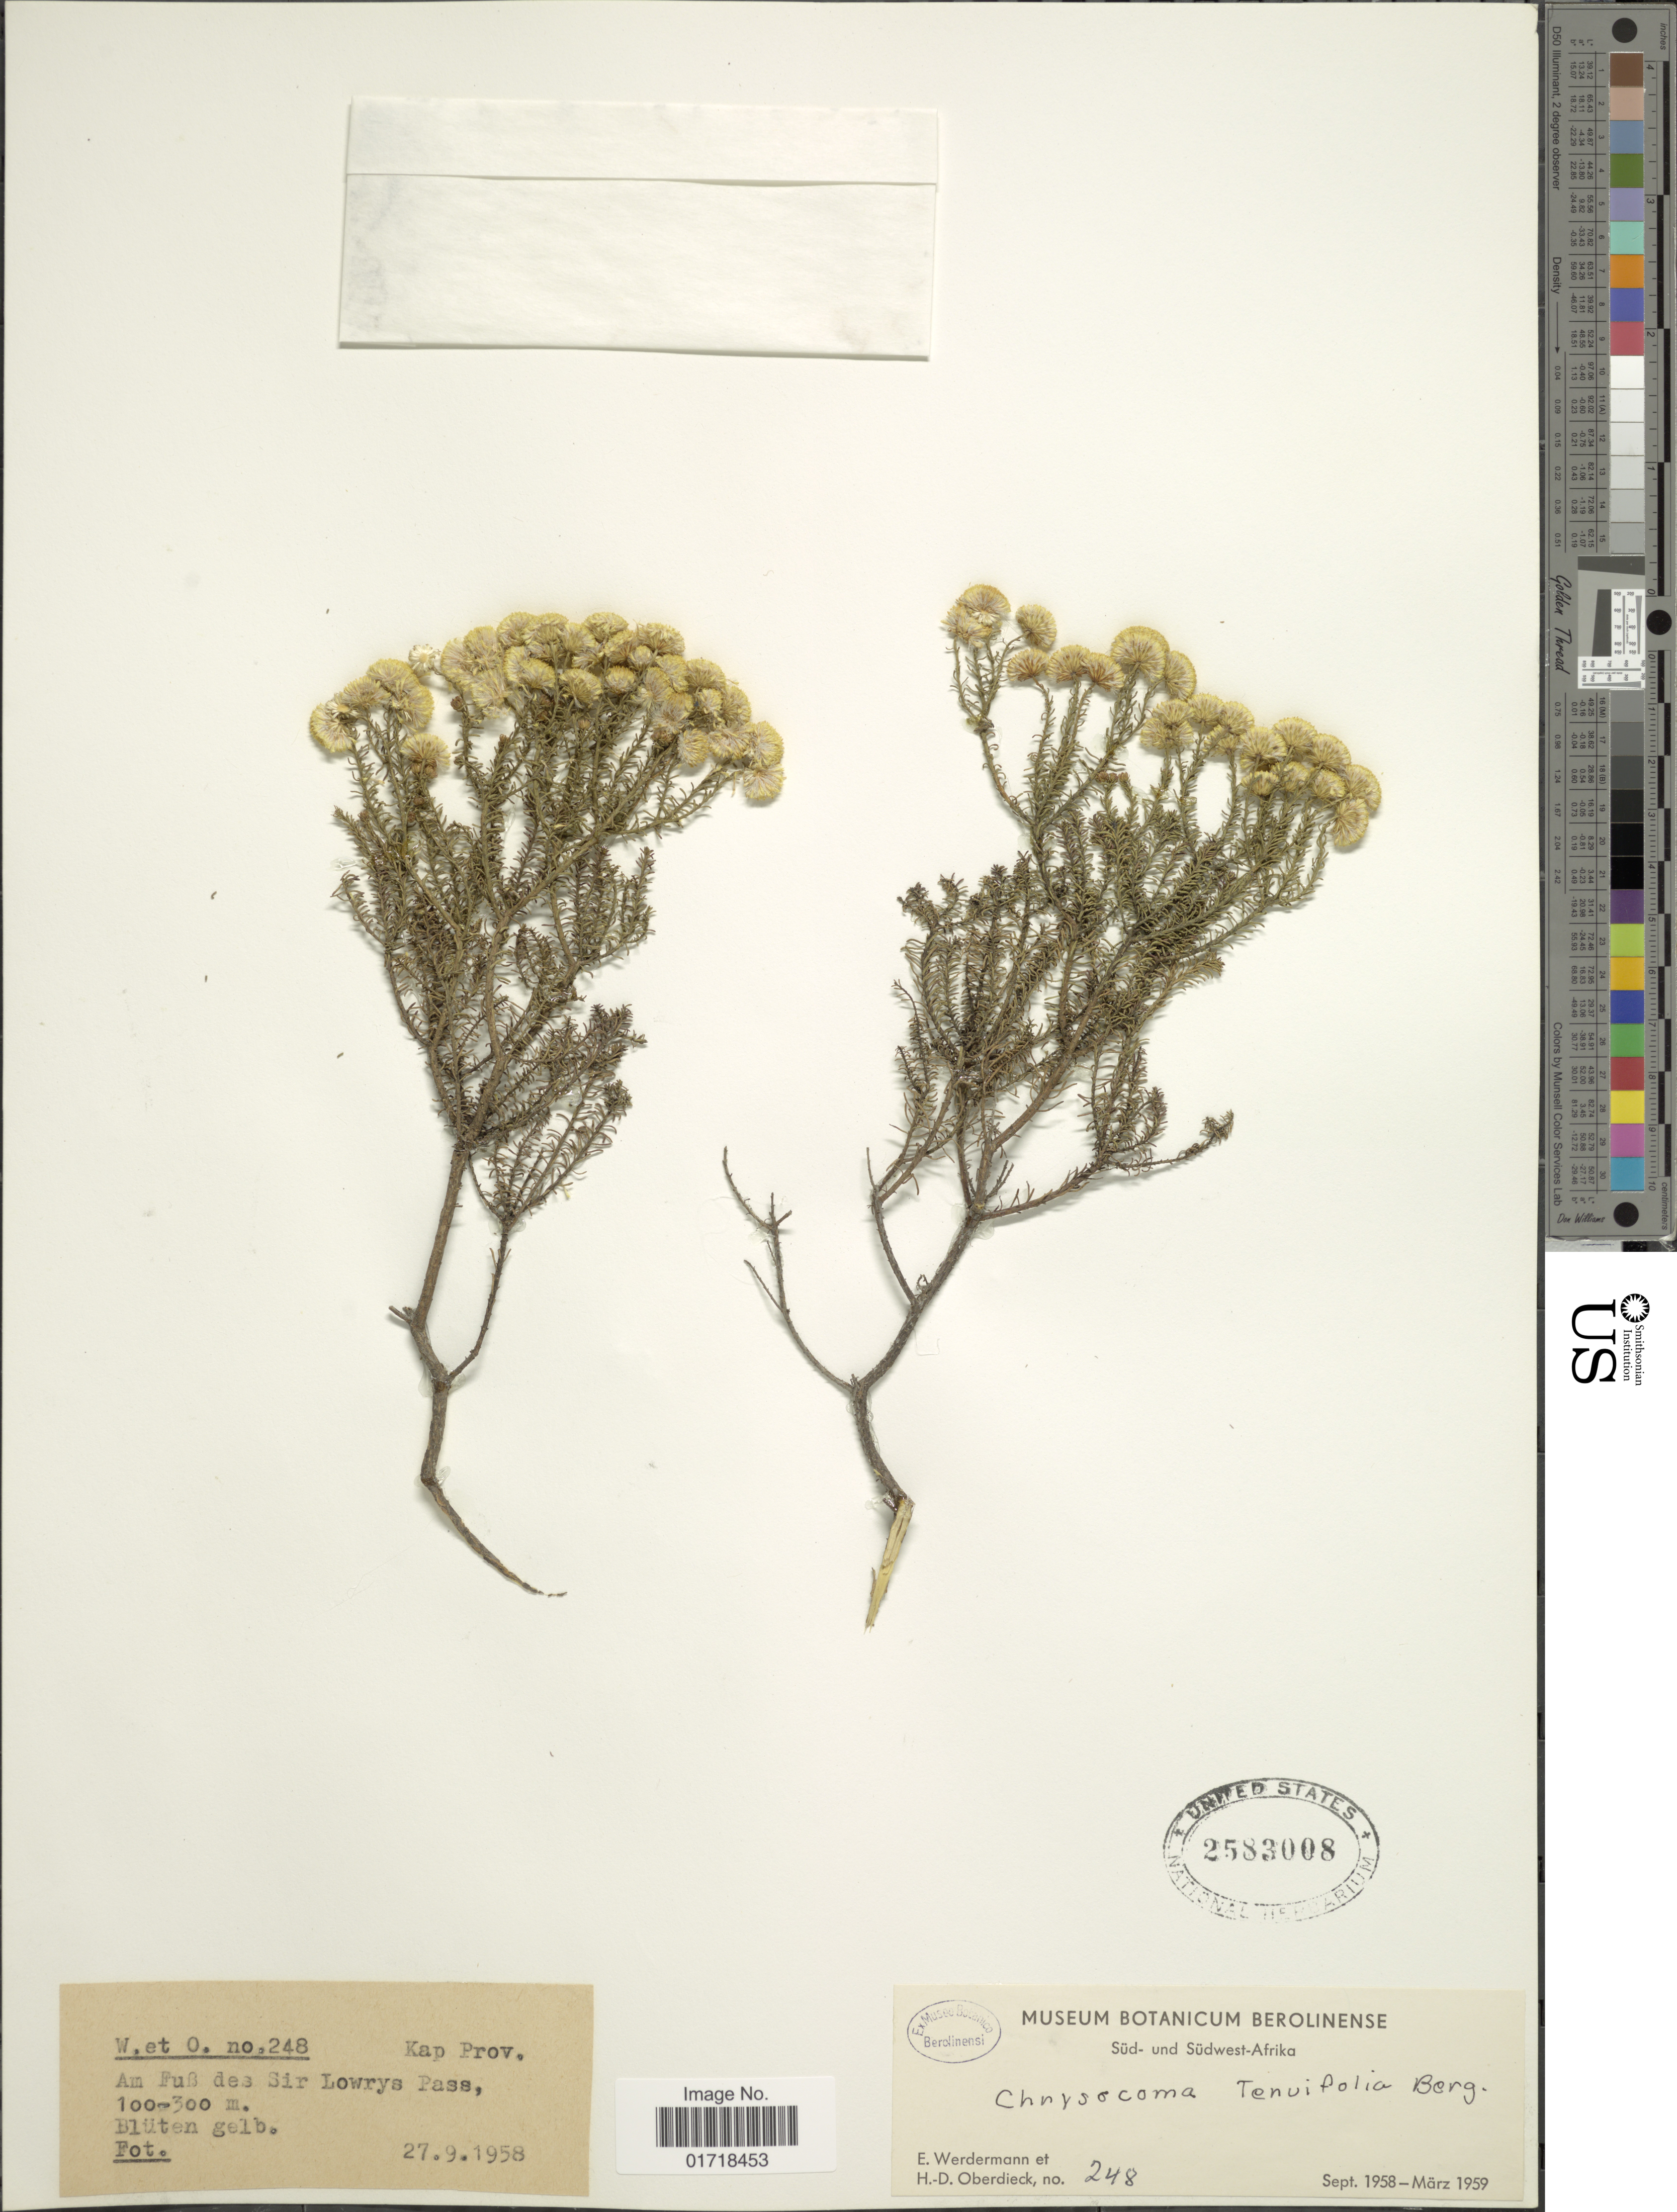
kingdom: Plantae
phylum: Tracheophyta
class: Magnoliopsida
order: Asterales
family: Asteraceae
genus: Chrysocoma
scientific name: Chrysocoma tenuifolia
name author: P.J. Bergius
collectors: E. Wedermann & H. Oberdieck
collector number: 248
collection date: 1958-09-28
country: South Africa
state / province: Western Cape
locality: Am Fuß des Sir Lowrys Pass, Bluten gelb.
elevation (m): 100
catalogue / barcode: US 2583008